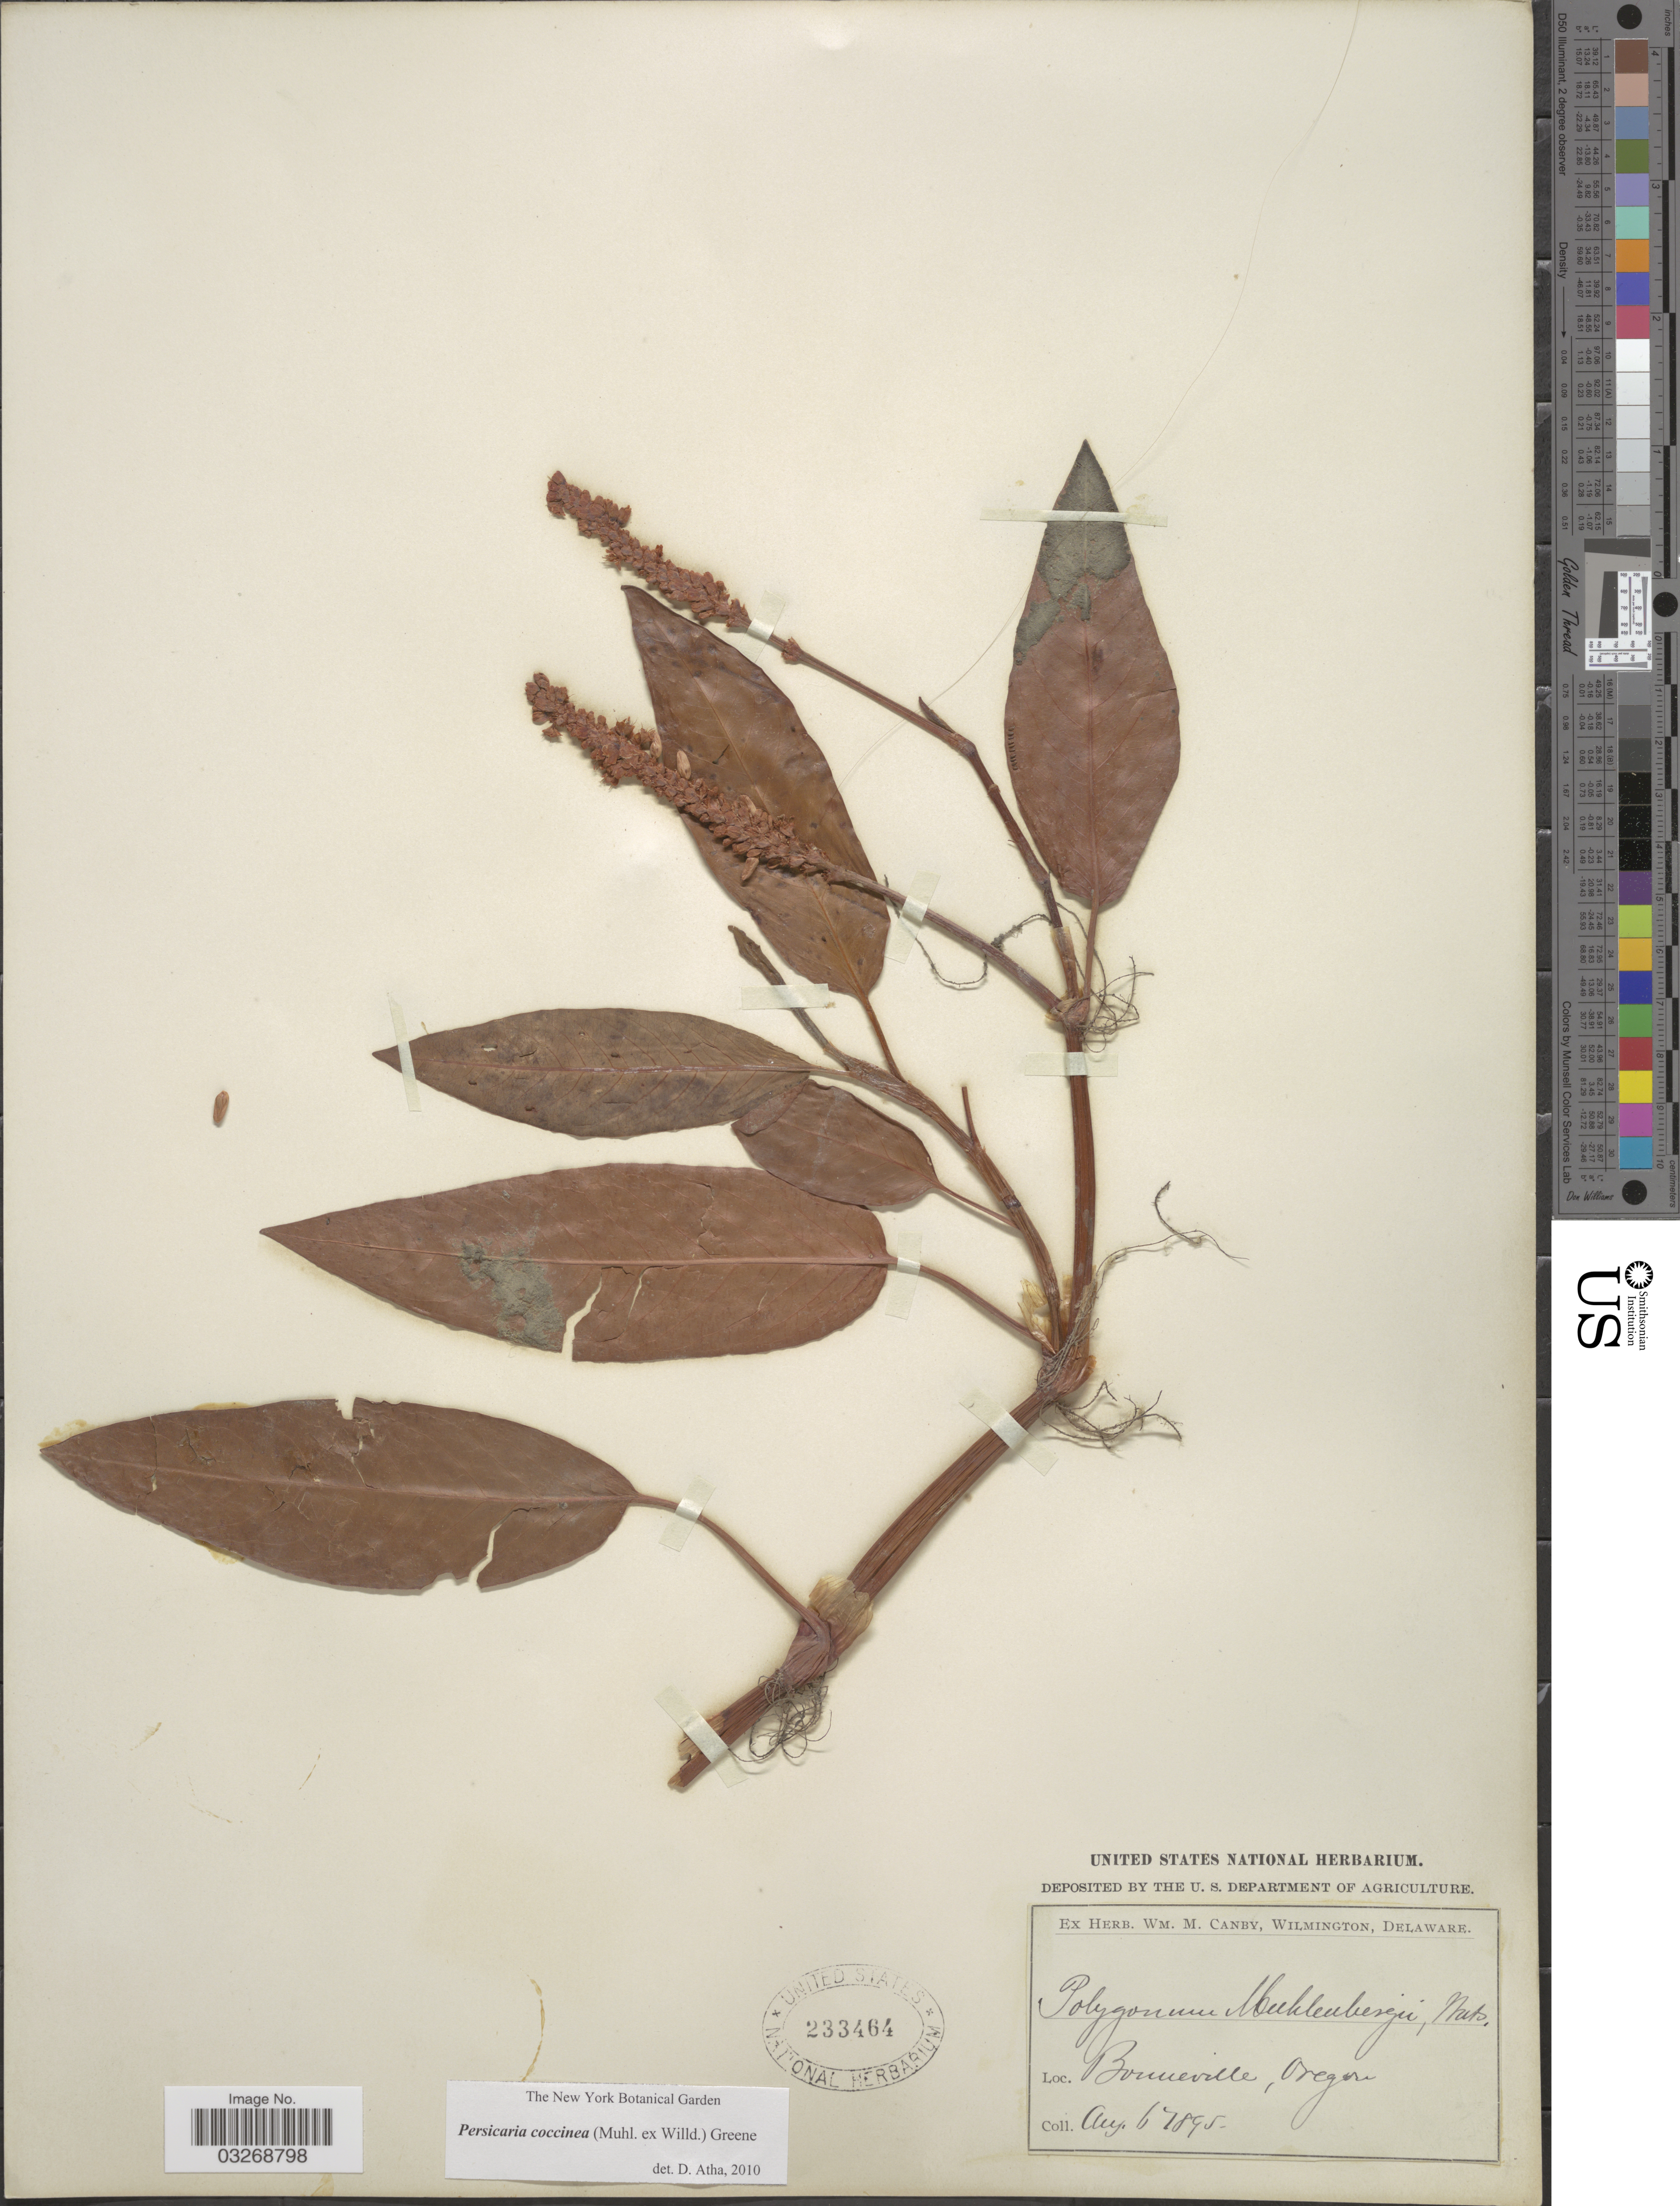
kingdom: Plantae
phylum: Tracheophyta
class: Magnoliopsida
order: Caryophyllales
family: Polygonaceae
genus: Persicaria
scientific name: Persicaria coccinea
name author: (Muhl. ex Willd.) Greene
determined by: Atha, D. E.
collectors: ex herb. W.M. Canby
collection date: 1895-08-06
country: United States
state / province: Oregon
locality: Bonneville.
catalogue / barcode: US 233464